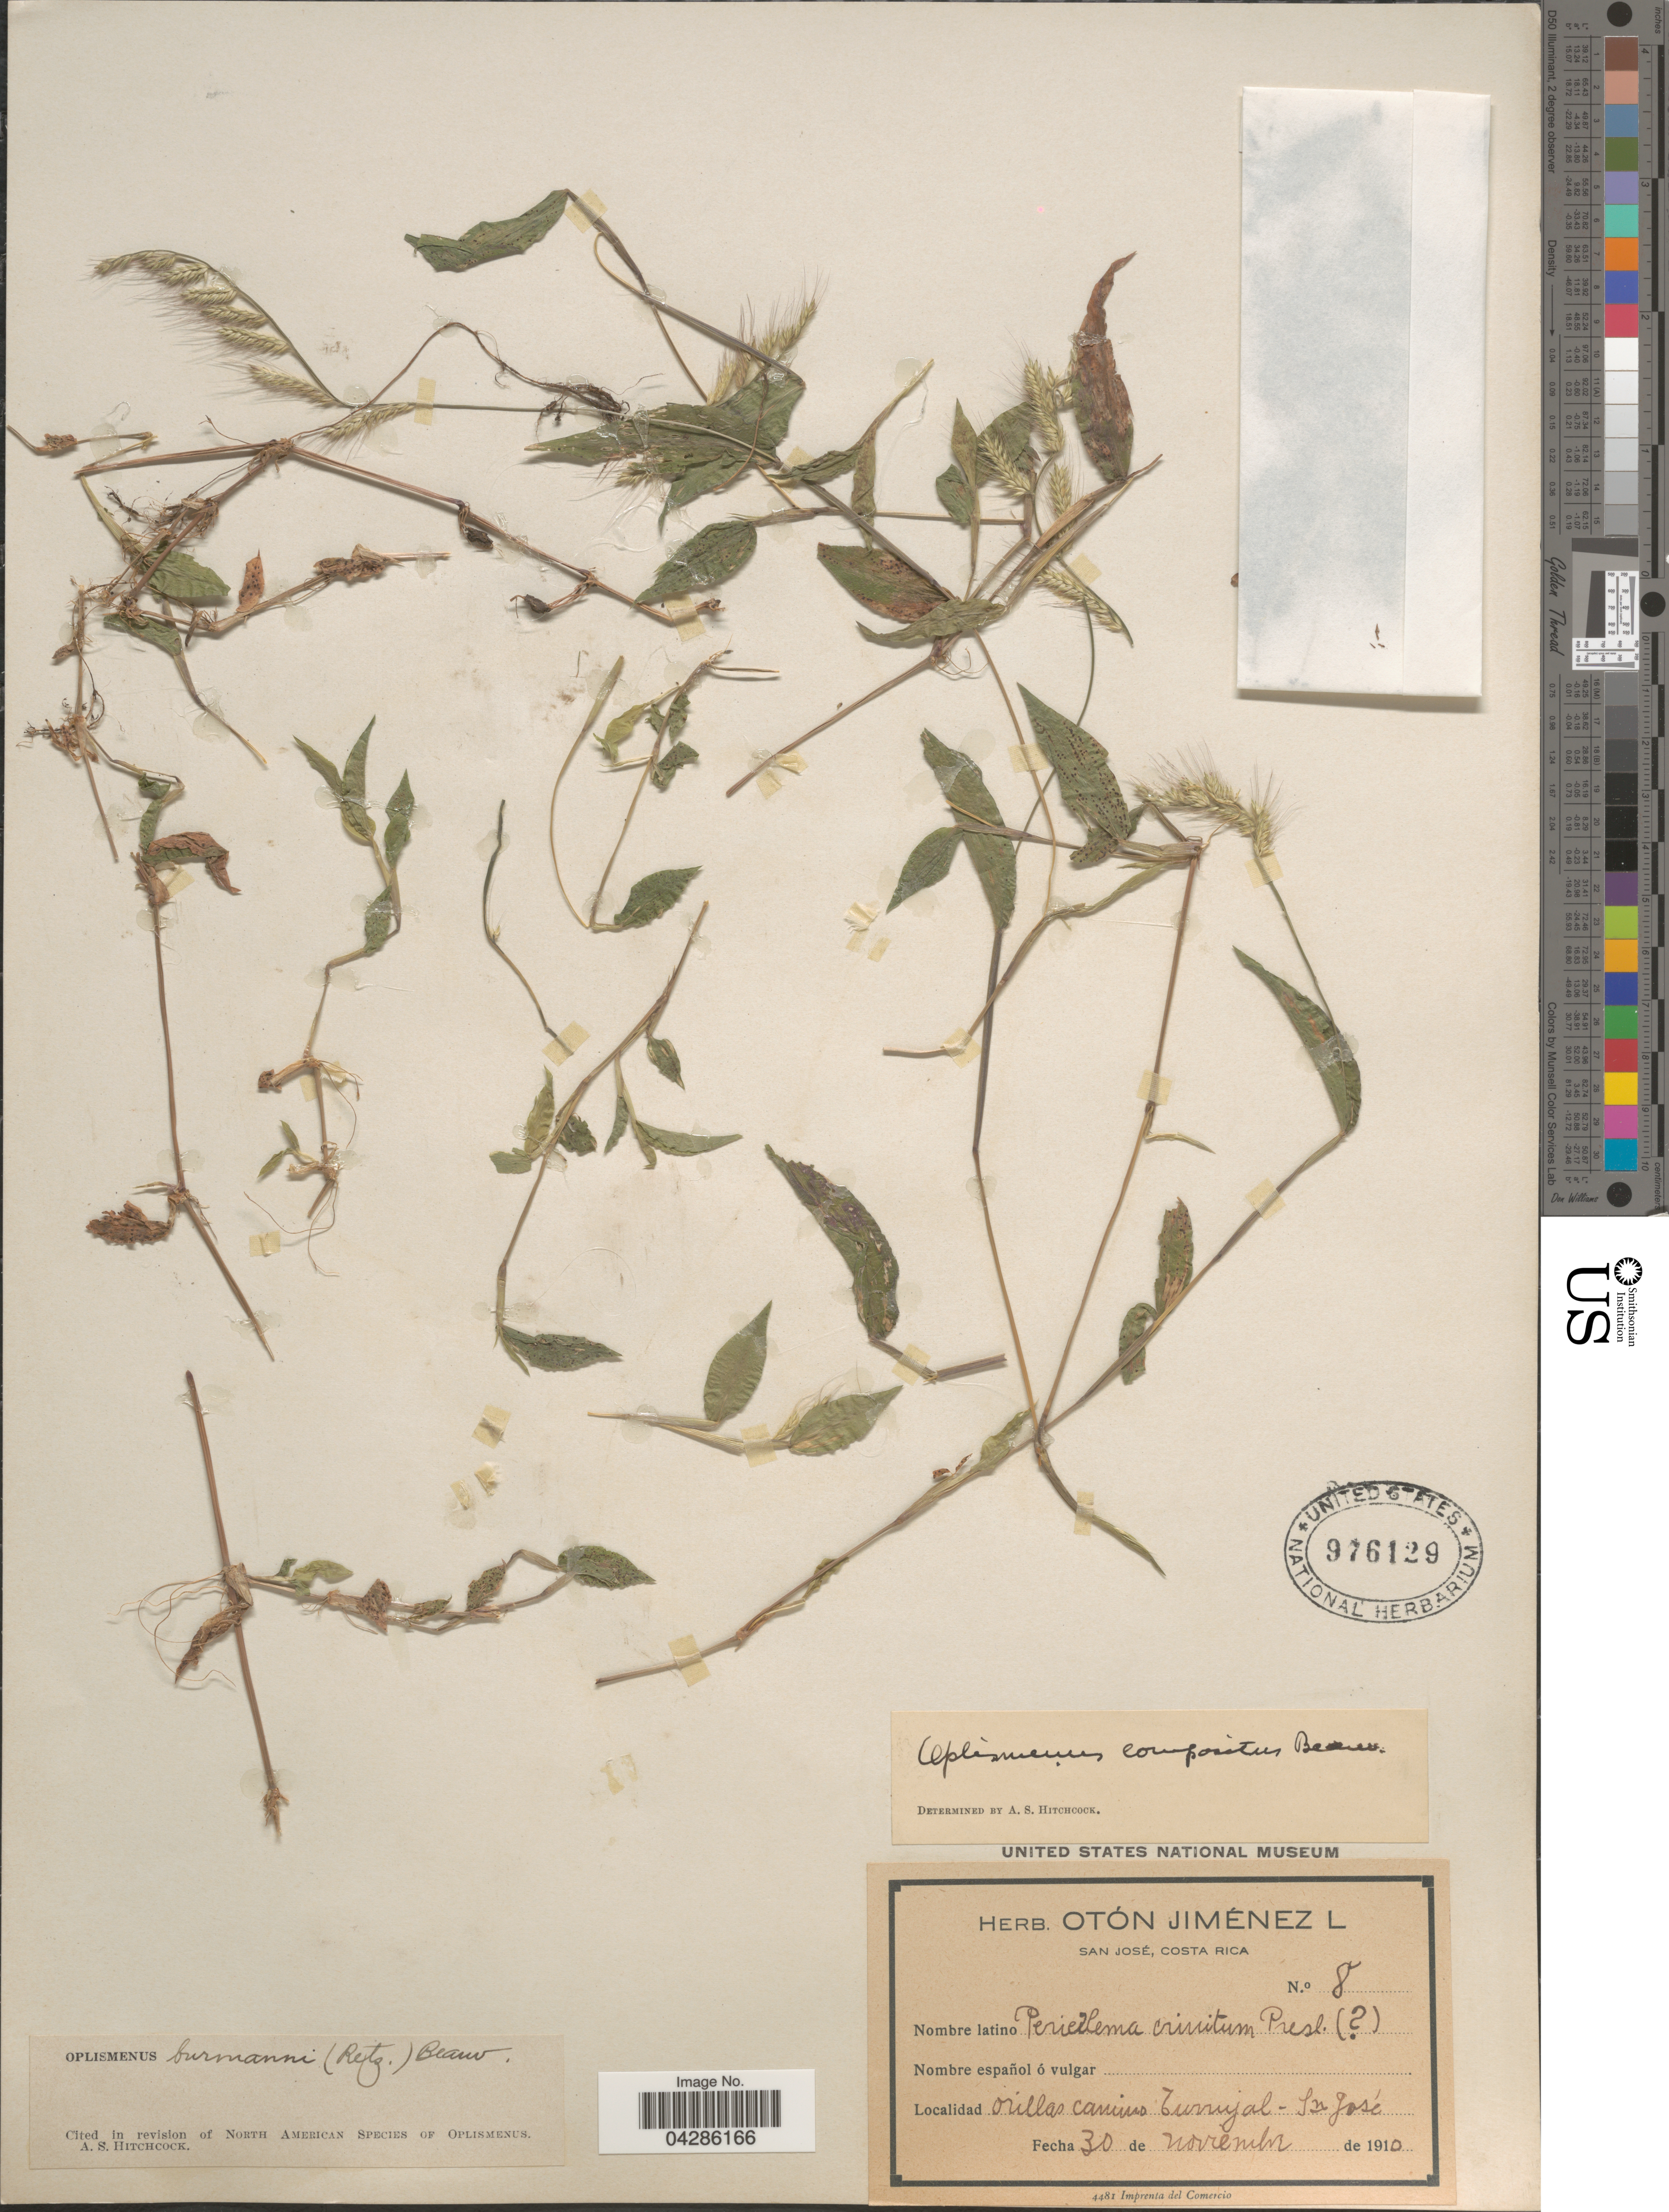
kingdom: Plantae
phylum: Tracheophyta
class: Liliopsida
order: Poales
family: Poaceae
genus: Oplismenus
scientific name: Oplismenus burmannii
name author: (Retz.) P. Beauv.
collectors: ex herb. O. Jimenez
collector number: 8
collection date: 1910-11-30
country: Costa Rica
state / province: San José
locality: Orillas camino Turrujal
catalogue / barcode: US 976129